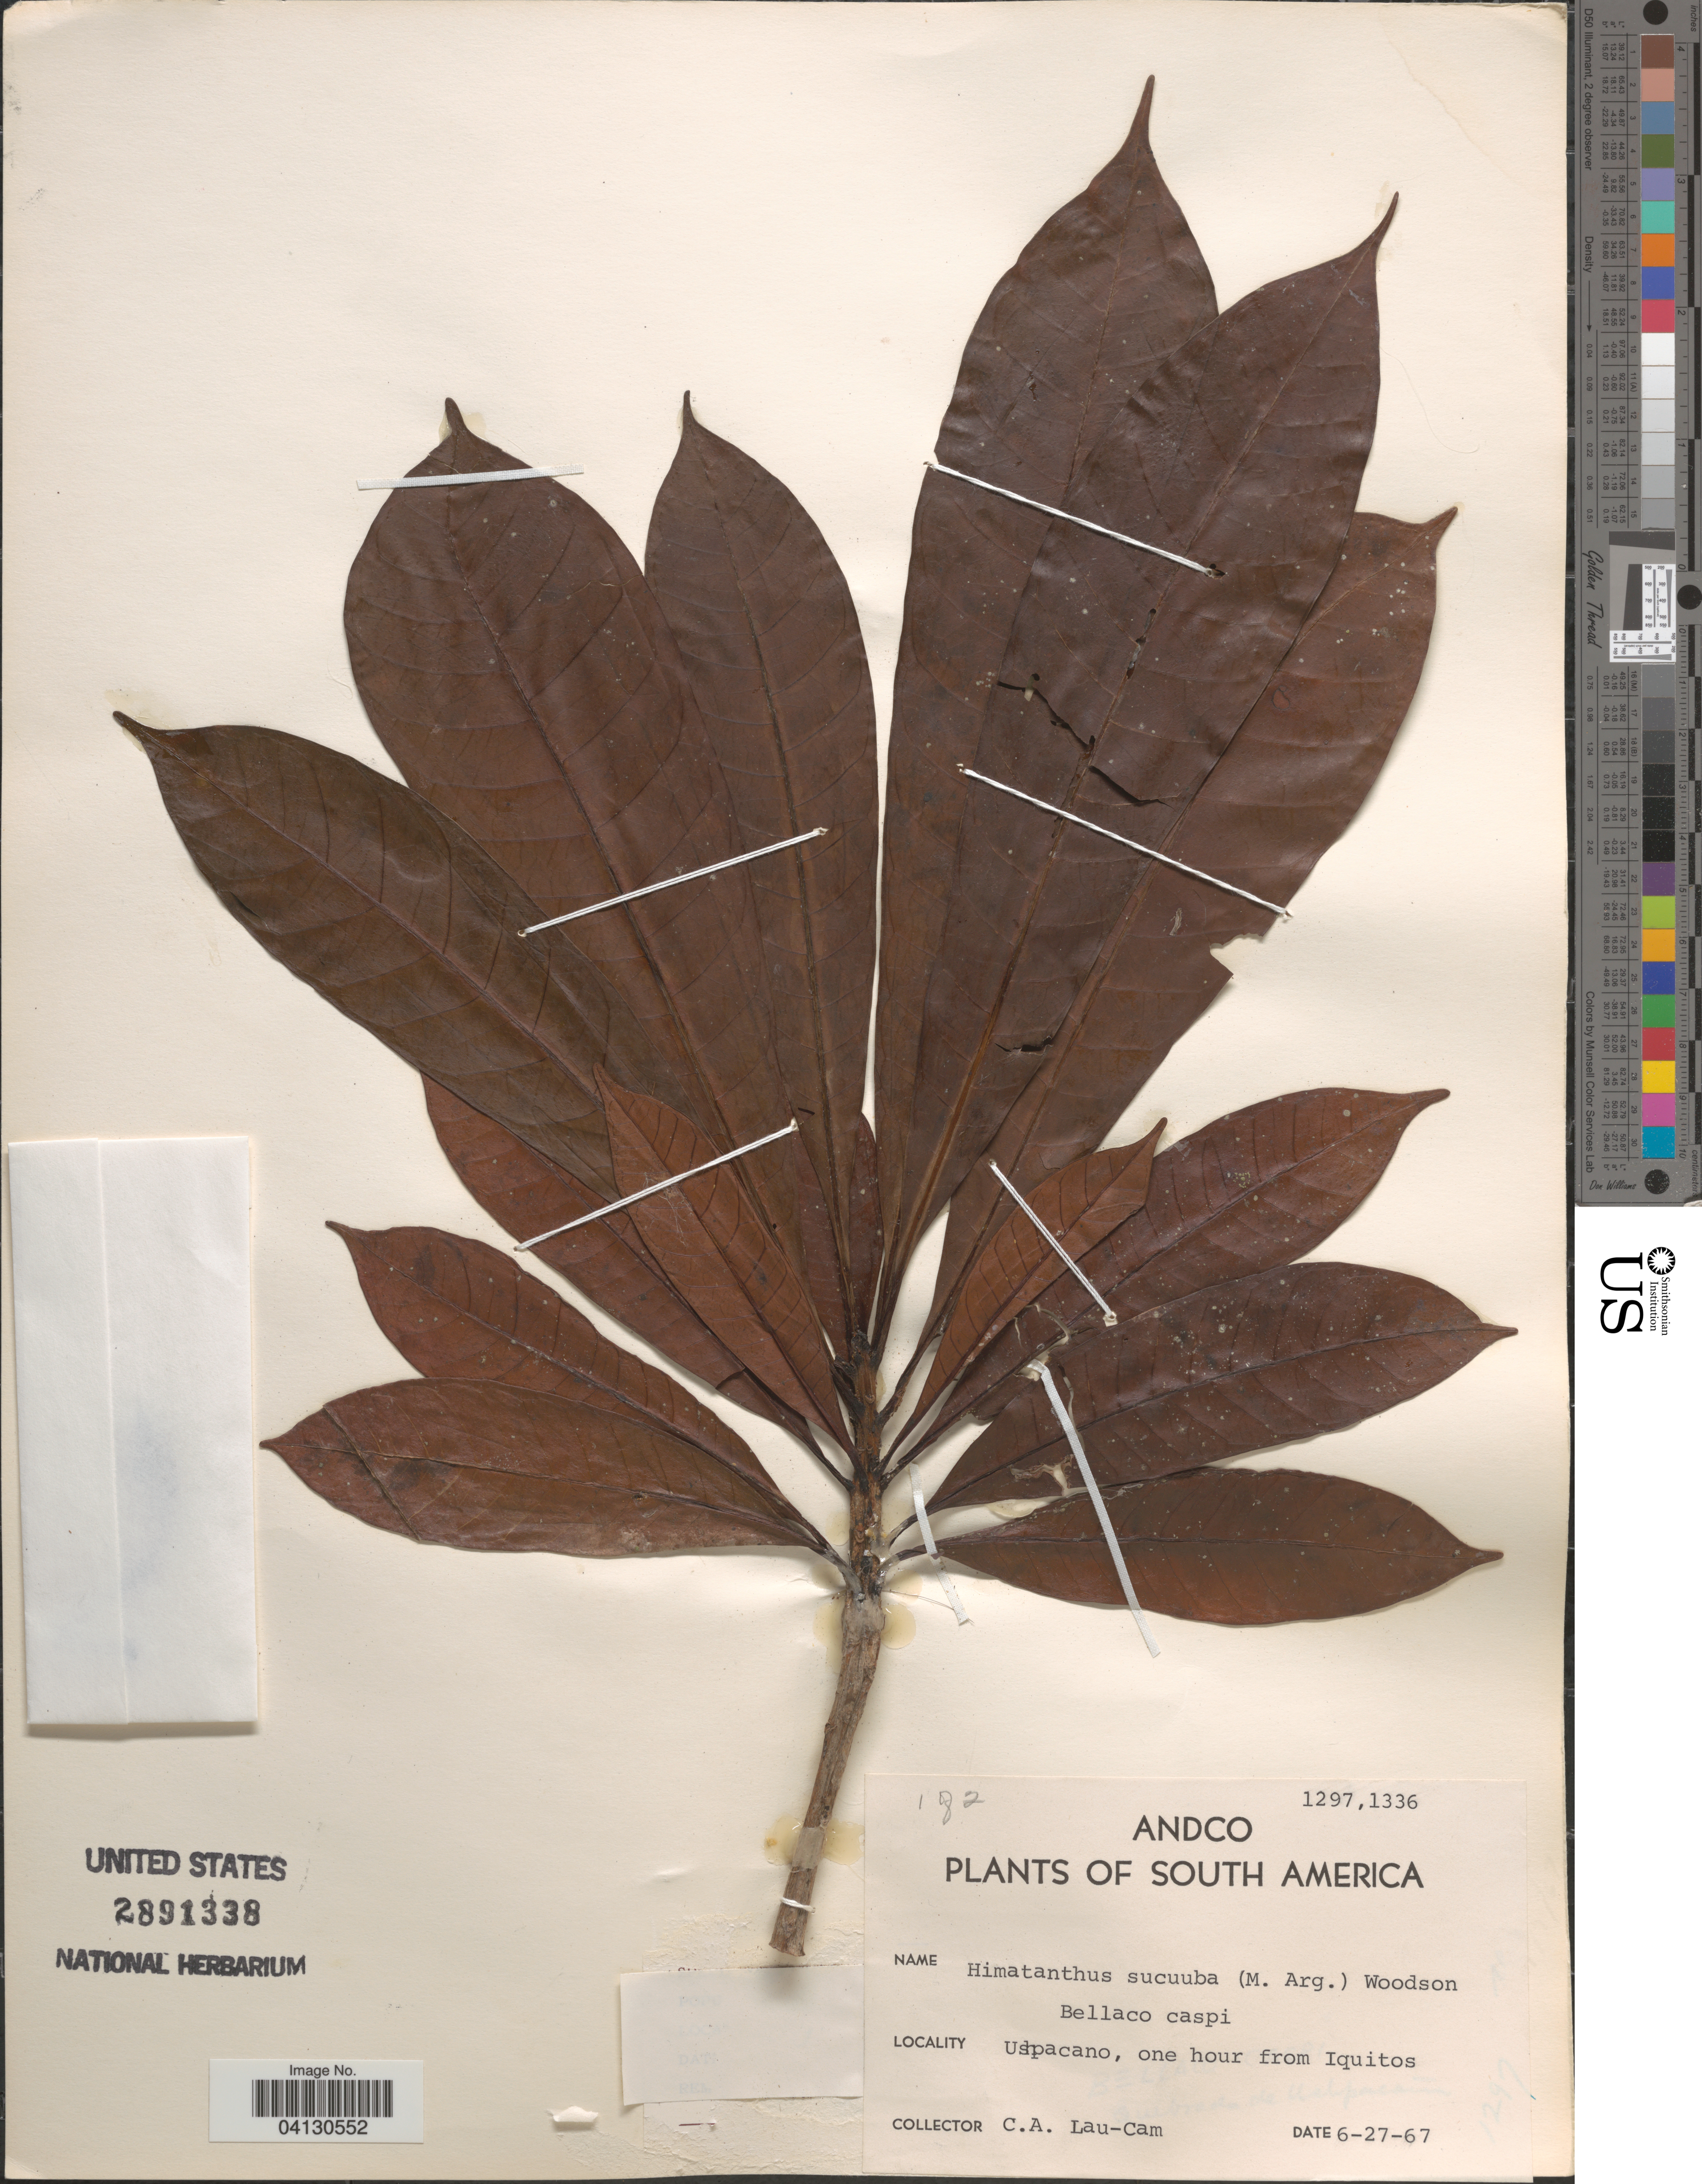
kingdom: Plantae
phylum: Tracheophyta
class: Magnoliopsida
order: Gentianales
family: Apocynaceae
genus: Himatanthus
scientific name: Himatanthus sucuuba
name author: (Spruce) Woodson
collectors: C. Lau-Cam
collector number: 1297,1336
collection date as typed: Transcribed d/m/y: 27/6/67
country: Peru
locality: South America. Ushpacano, one hour from Iquitos.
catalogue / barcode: US 2891338